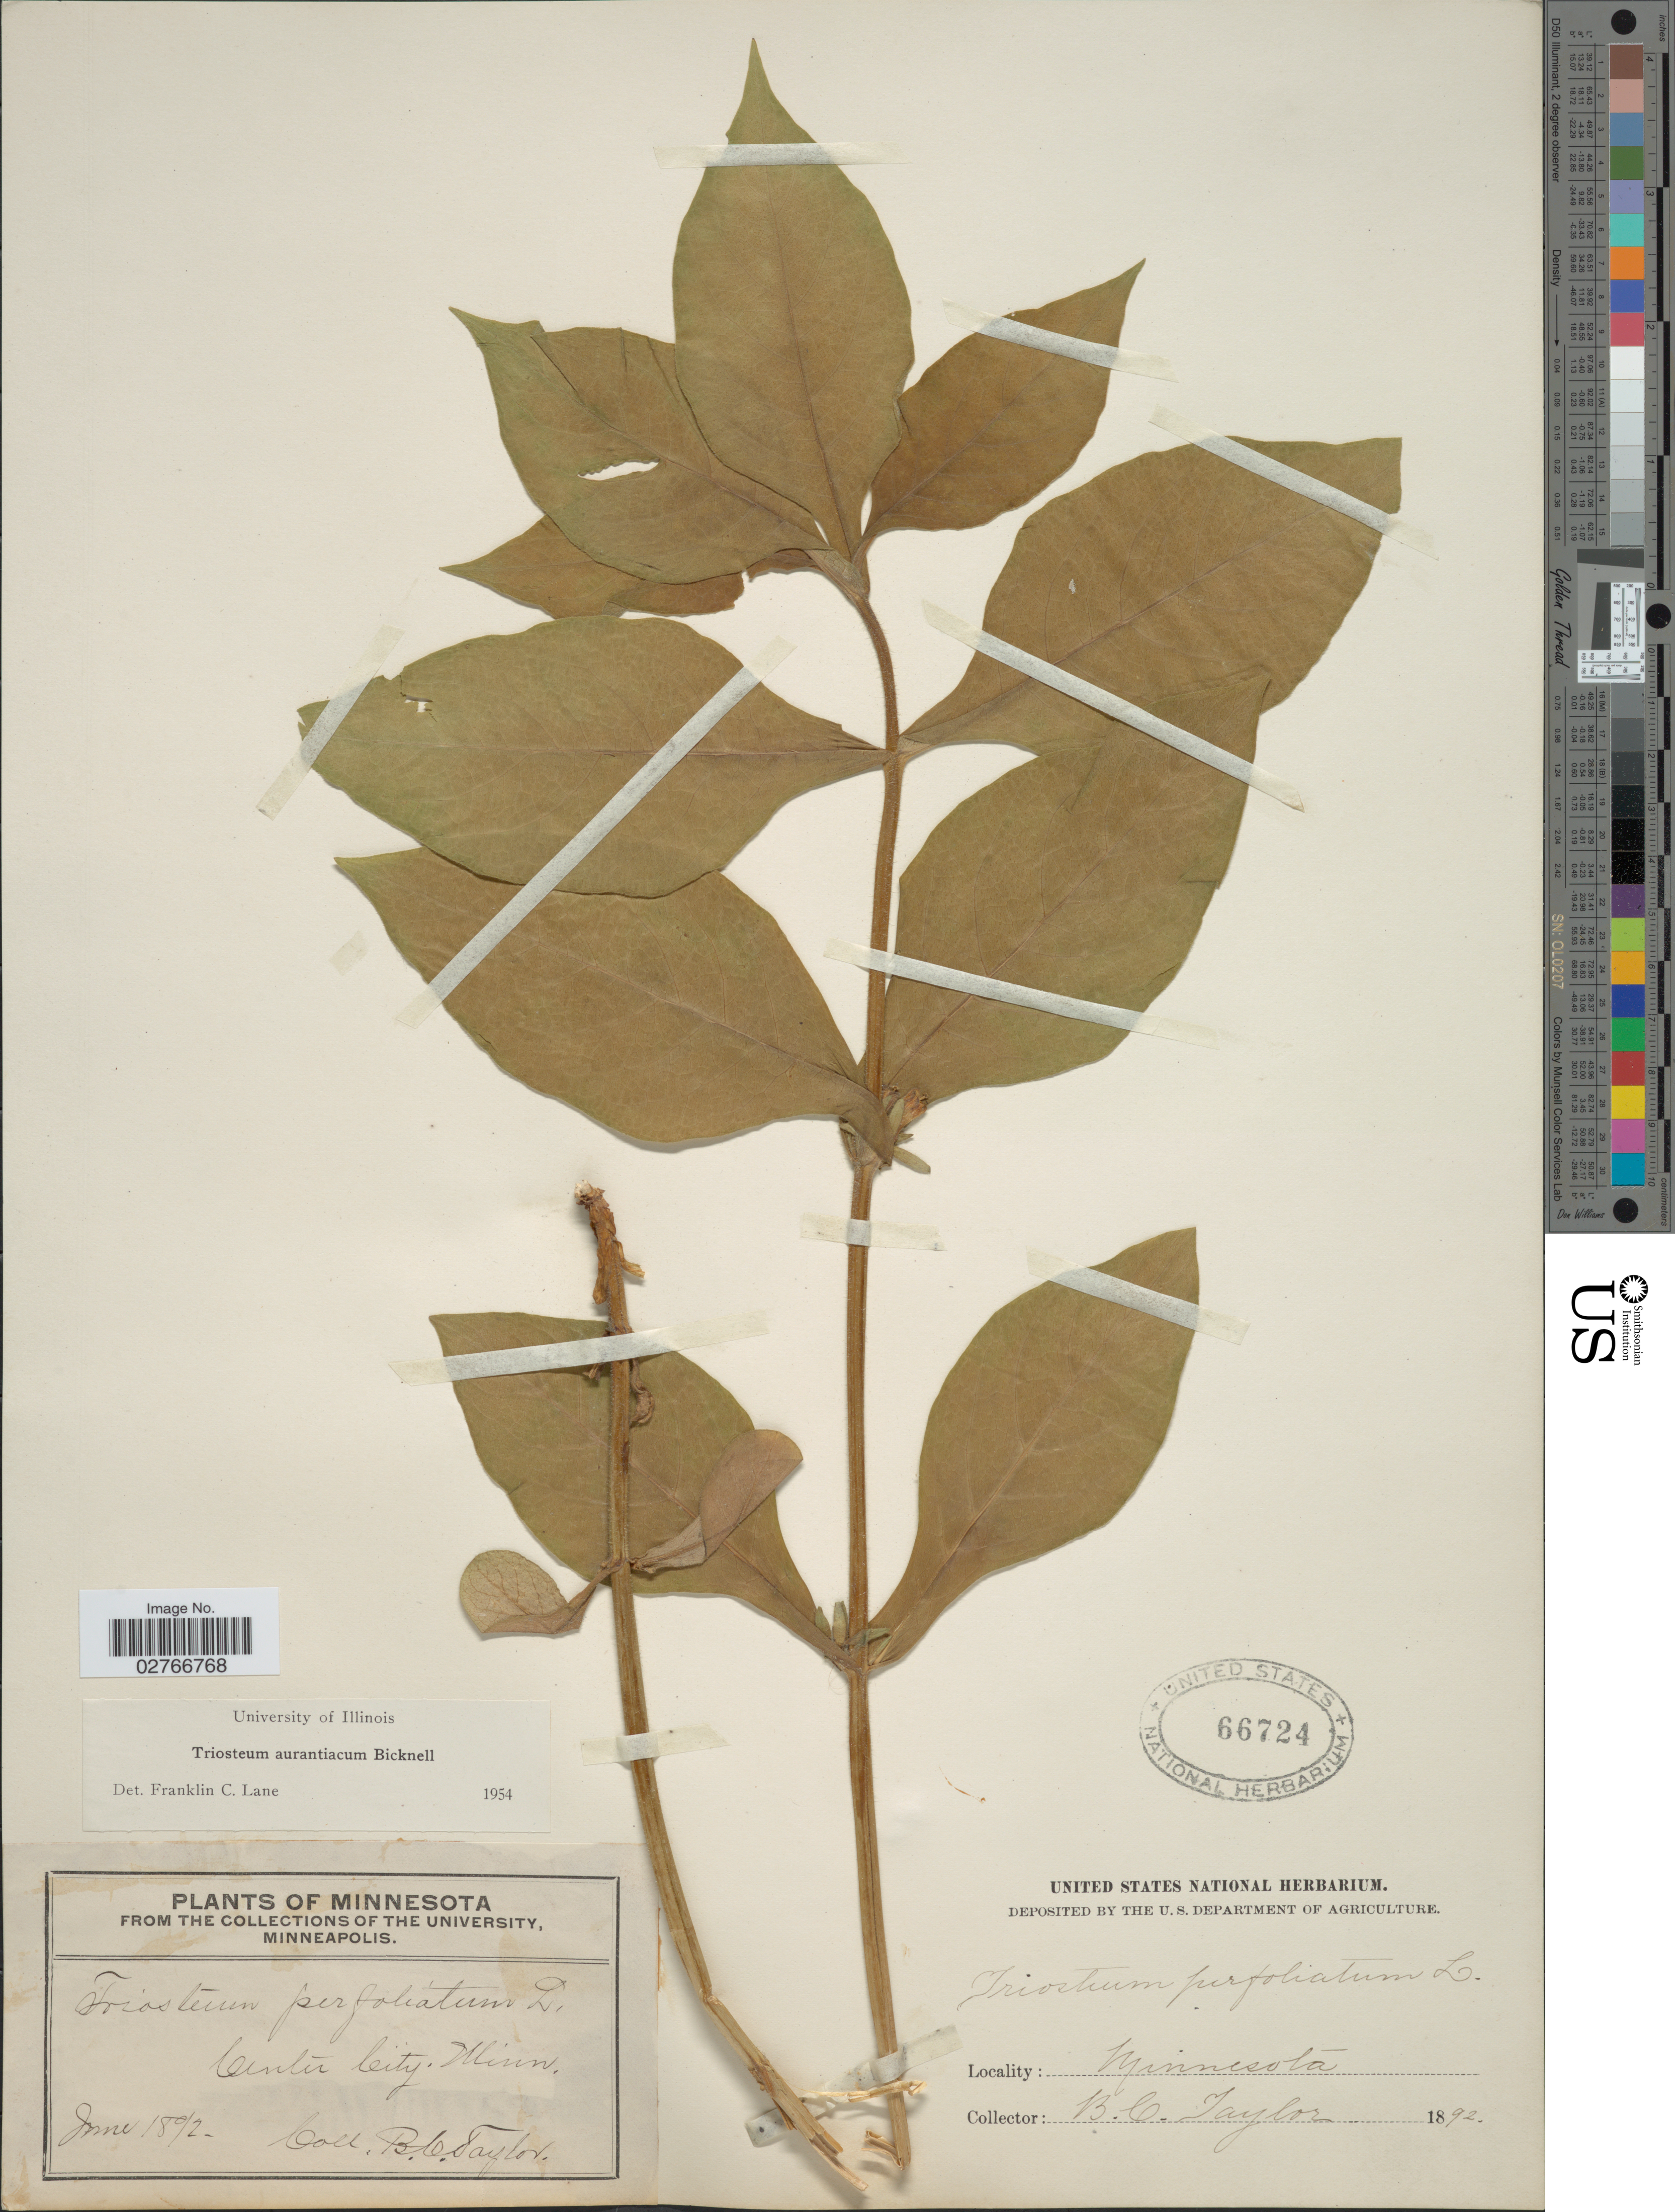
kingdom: Plantae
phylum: Tracheophyta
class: Magnoliopsida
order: Dipsacales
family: Caprifoliaceae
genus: Triosteum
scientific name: Triosteum aurantiacum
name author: E.P. Bicknell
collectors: B. C. Taylor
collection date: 1892-06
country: United States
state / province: Minnesota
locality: Center City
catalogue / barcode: US 66724